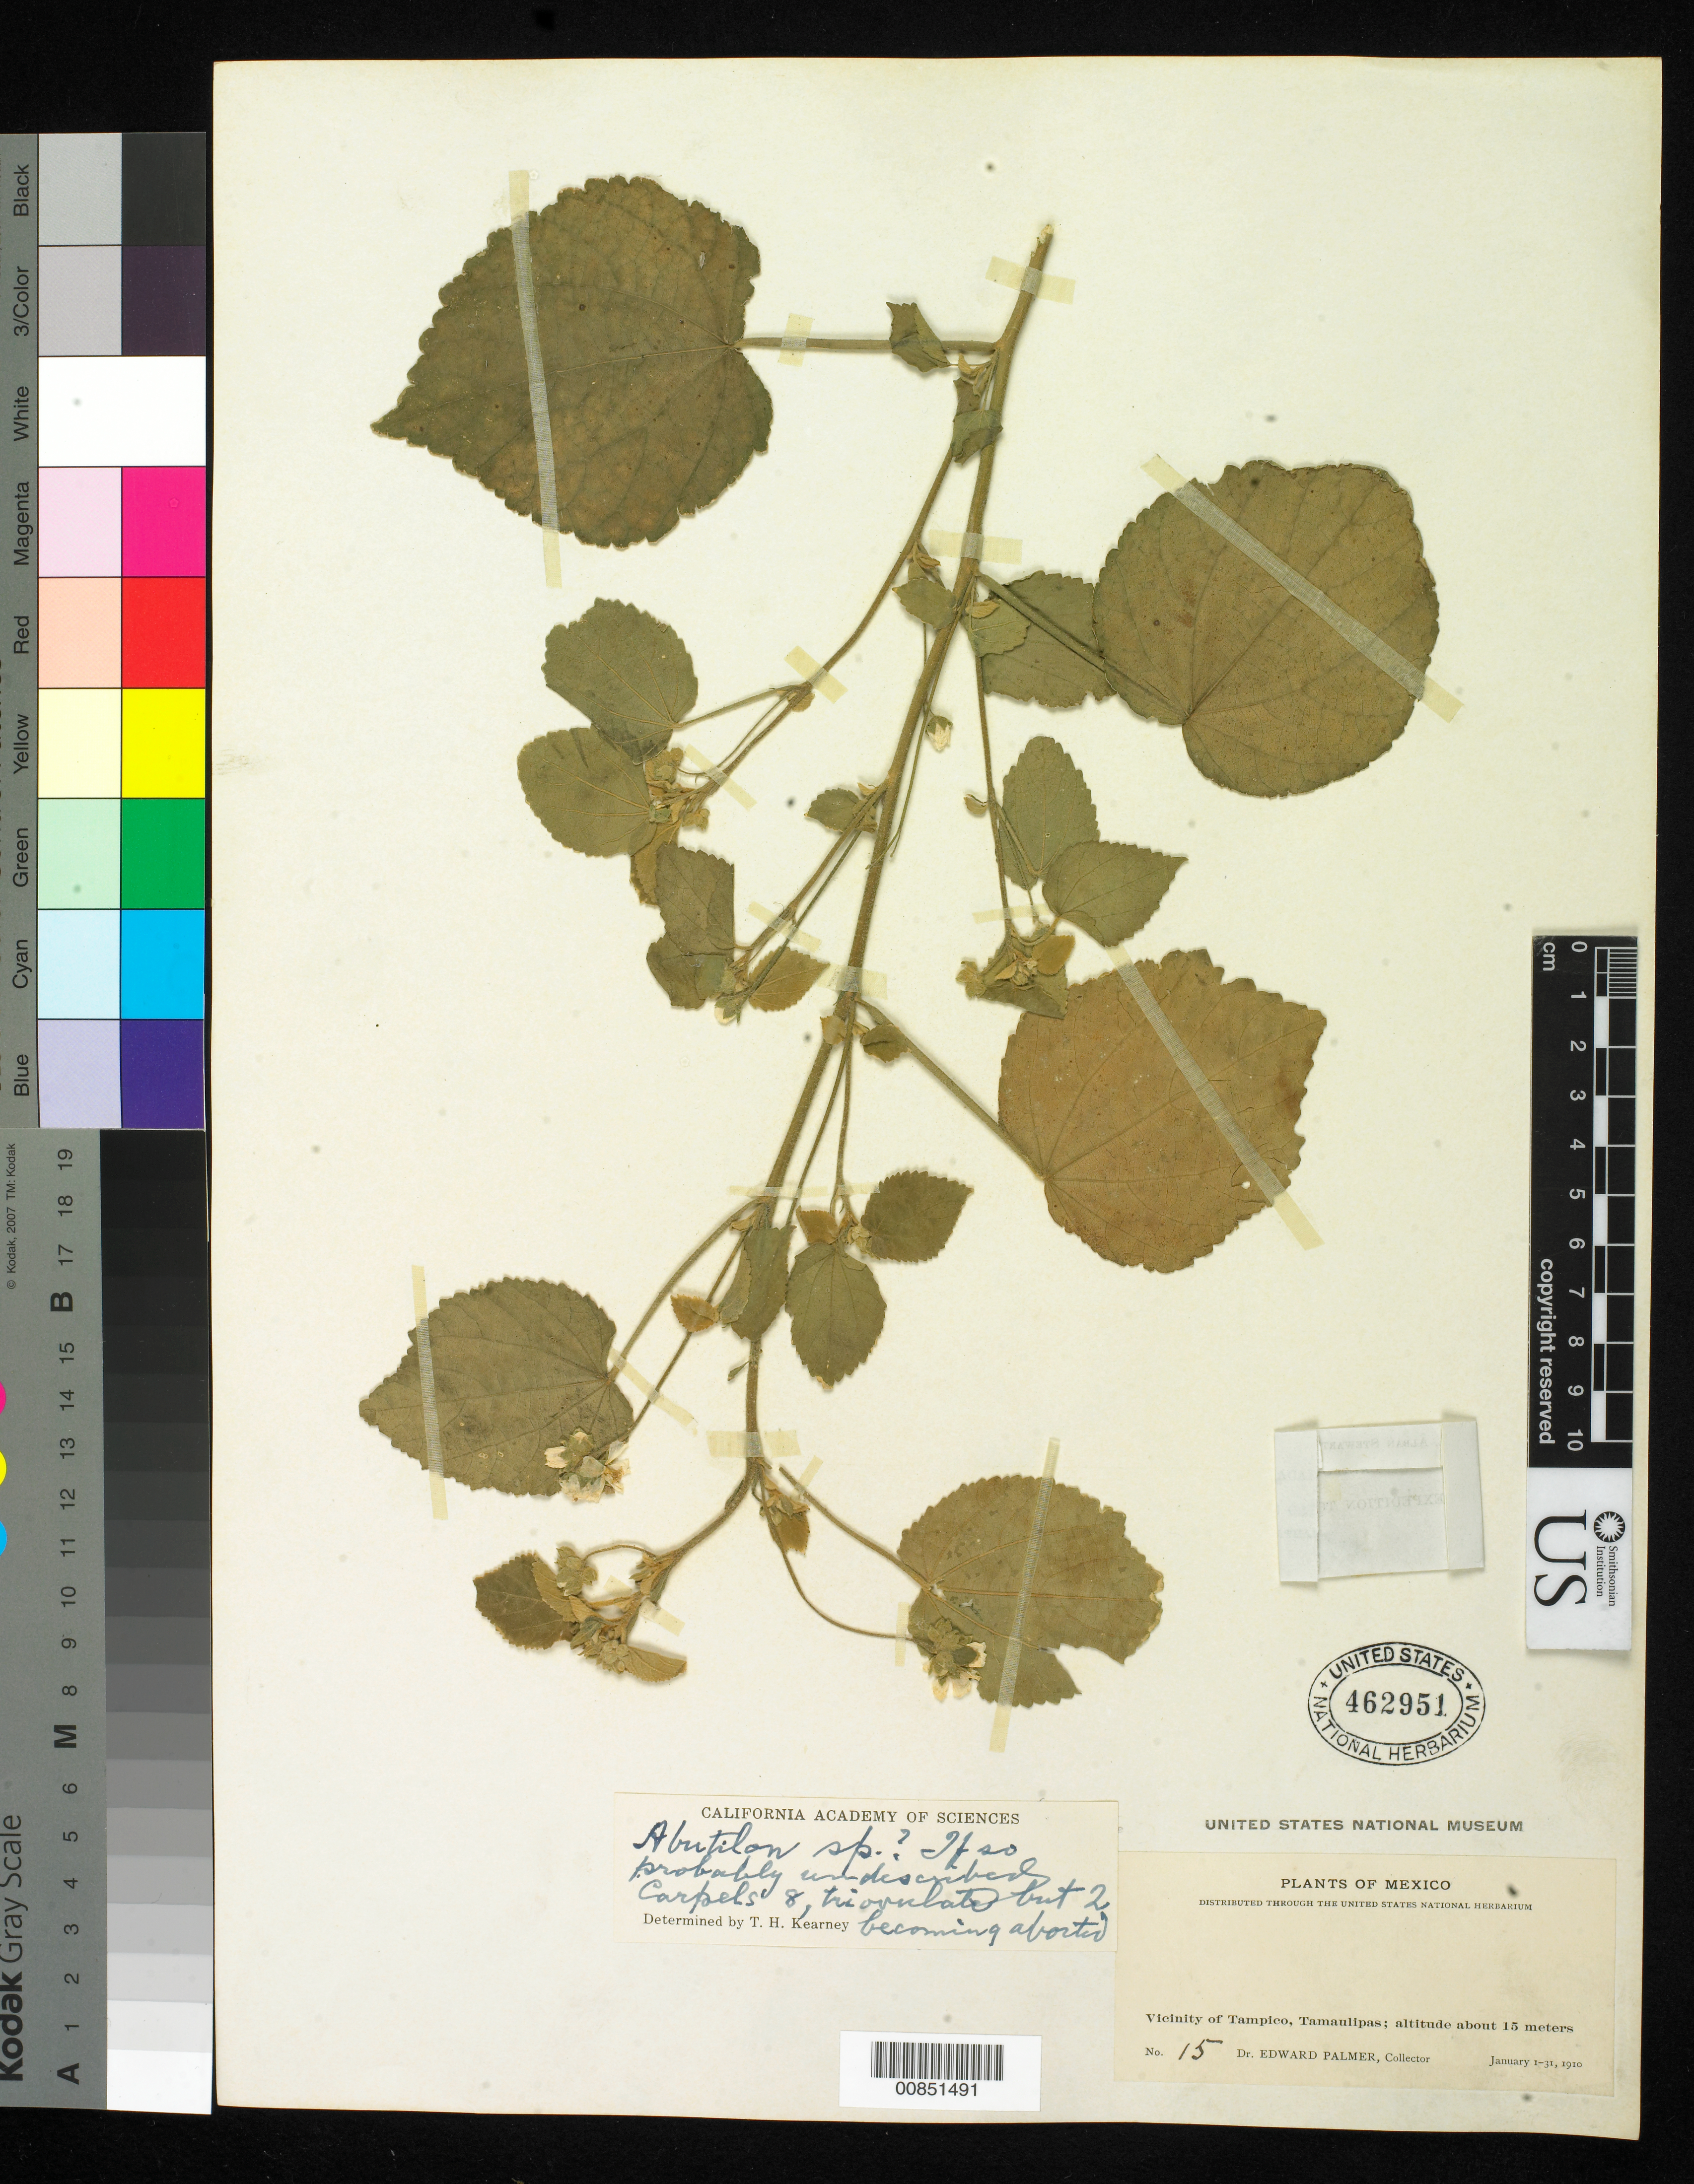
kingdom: Plantae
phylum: Tracheophyta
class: Magnoliopsida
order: Malvales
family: Malvaceae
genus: Abutilon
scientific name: Abutilon sp.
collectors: E. Palmer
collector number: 15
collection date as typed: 01 Jan 1910 to 31 Jan 1910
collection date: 1910-01-01/1910-01-31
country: Mexico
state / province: Tamaulipas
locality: Vicinity of Tampico, Tamaulipas.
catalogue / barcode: US 462951